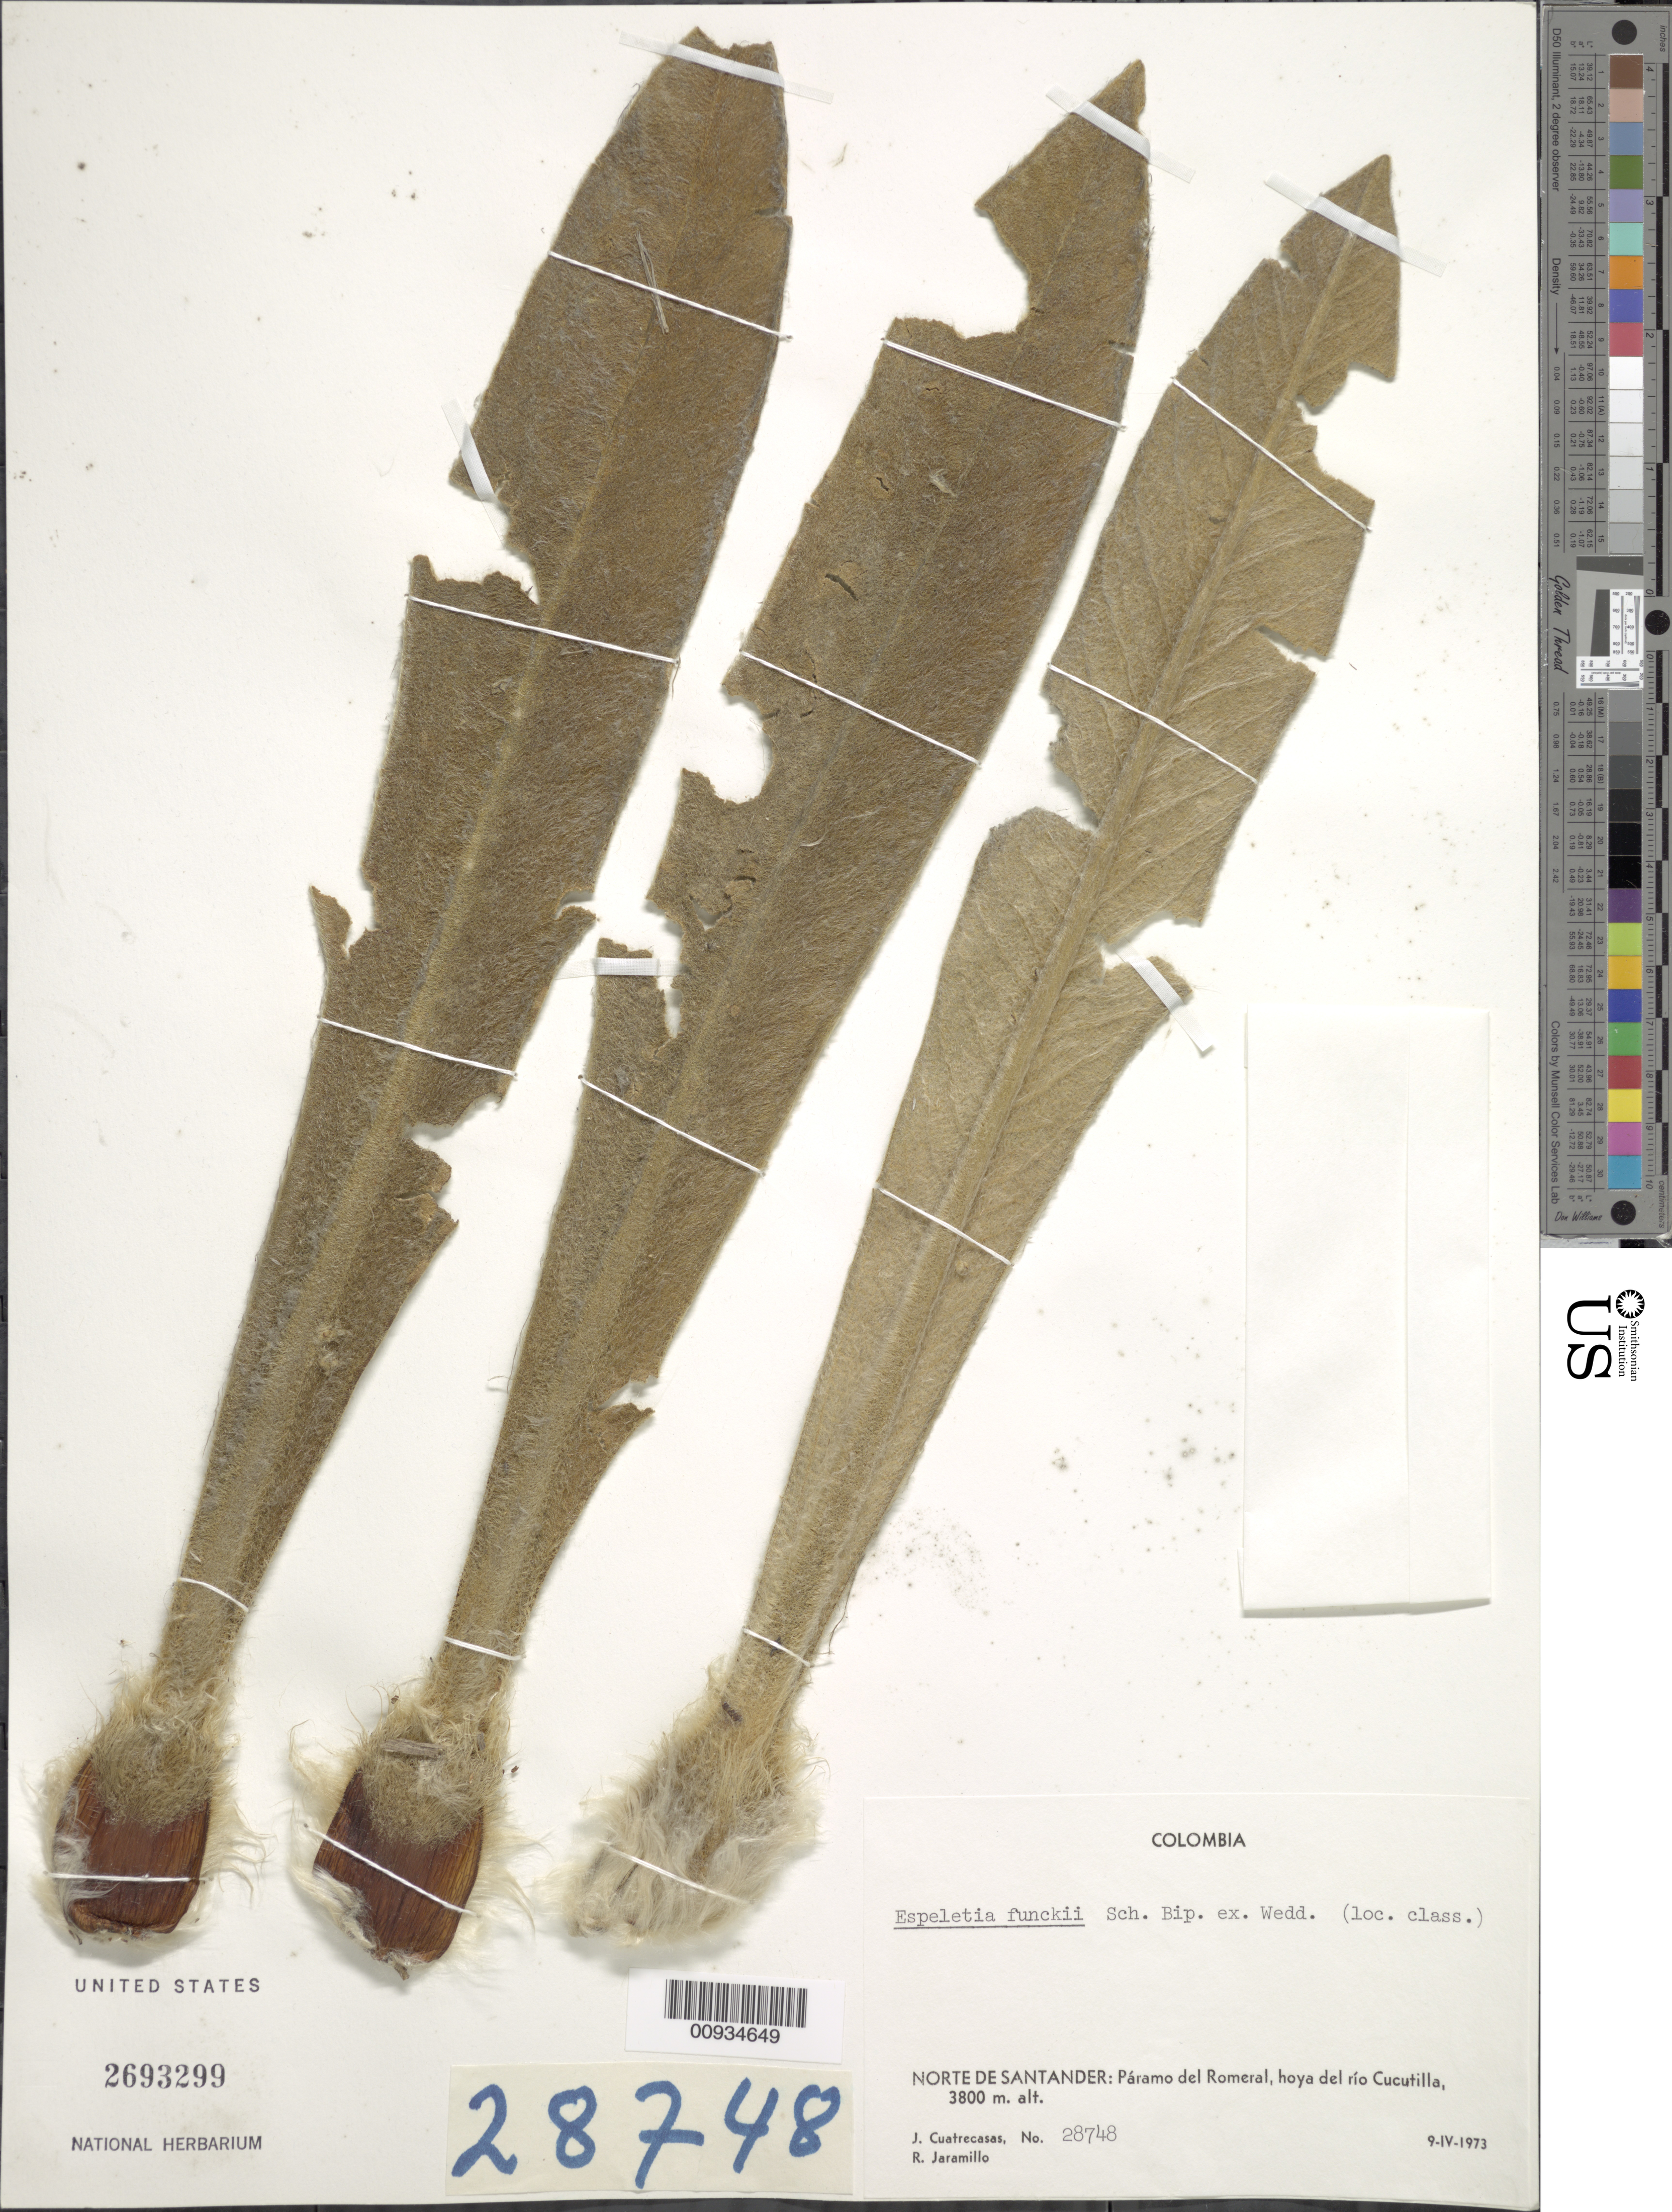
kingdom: Plantae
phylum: Tracheophyta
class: Magnoliopsida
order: Asterales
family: Asteraceae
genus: Espeletiopsis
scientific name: Espeletiopsis funckii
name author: (Sch. Bip. ex Wedd.) Cuatrec.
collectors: J. Cuatrecasas & R. Jaramillo M.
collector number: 28748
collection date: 1973-04-09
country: Colombia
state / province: Norte de Santander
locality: Norte de Santander: Paramo del Romeral, hjoya del rio Cucutilla,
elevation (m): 3800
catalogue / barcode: US 2693299